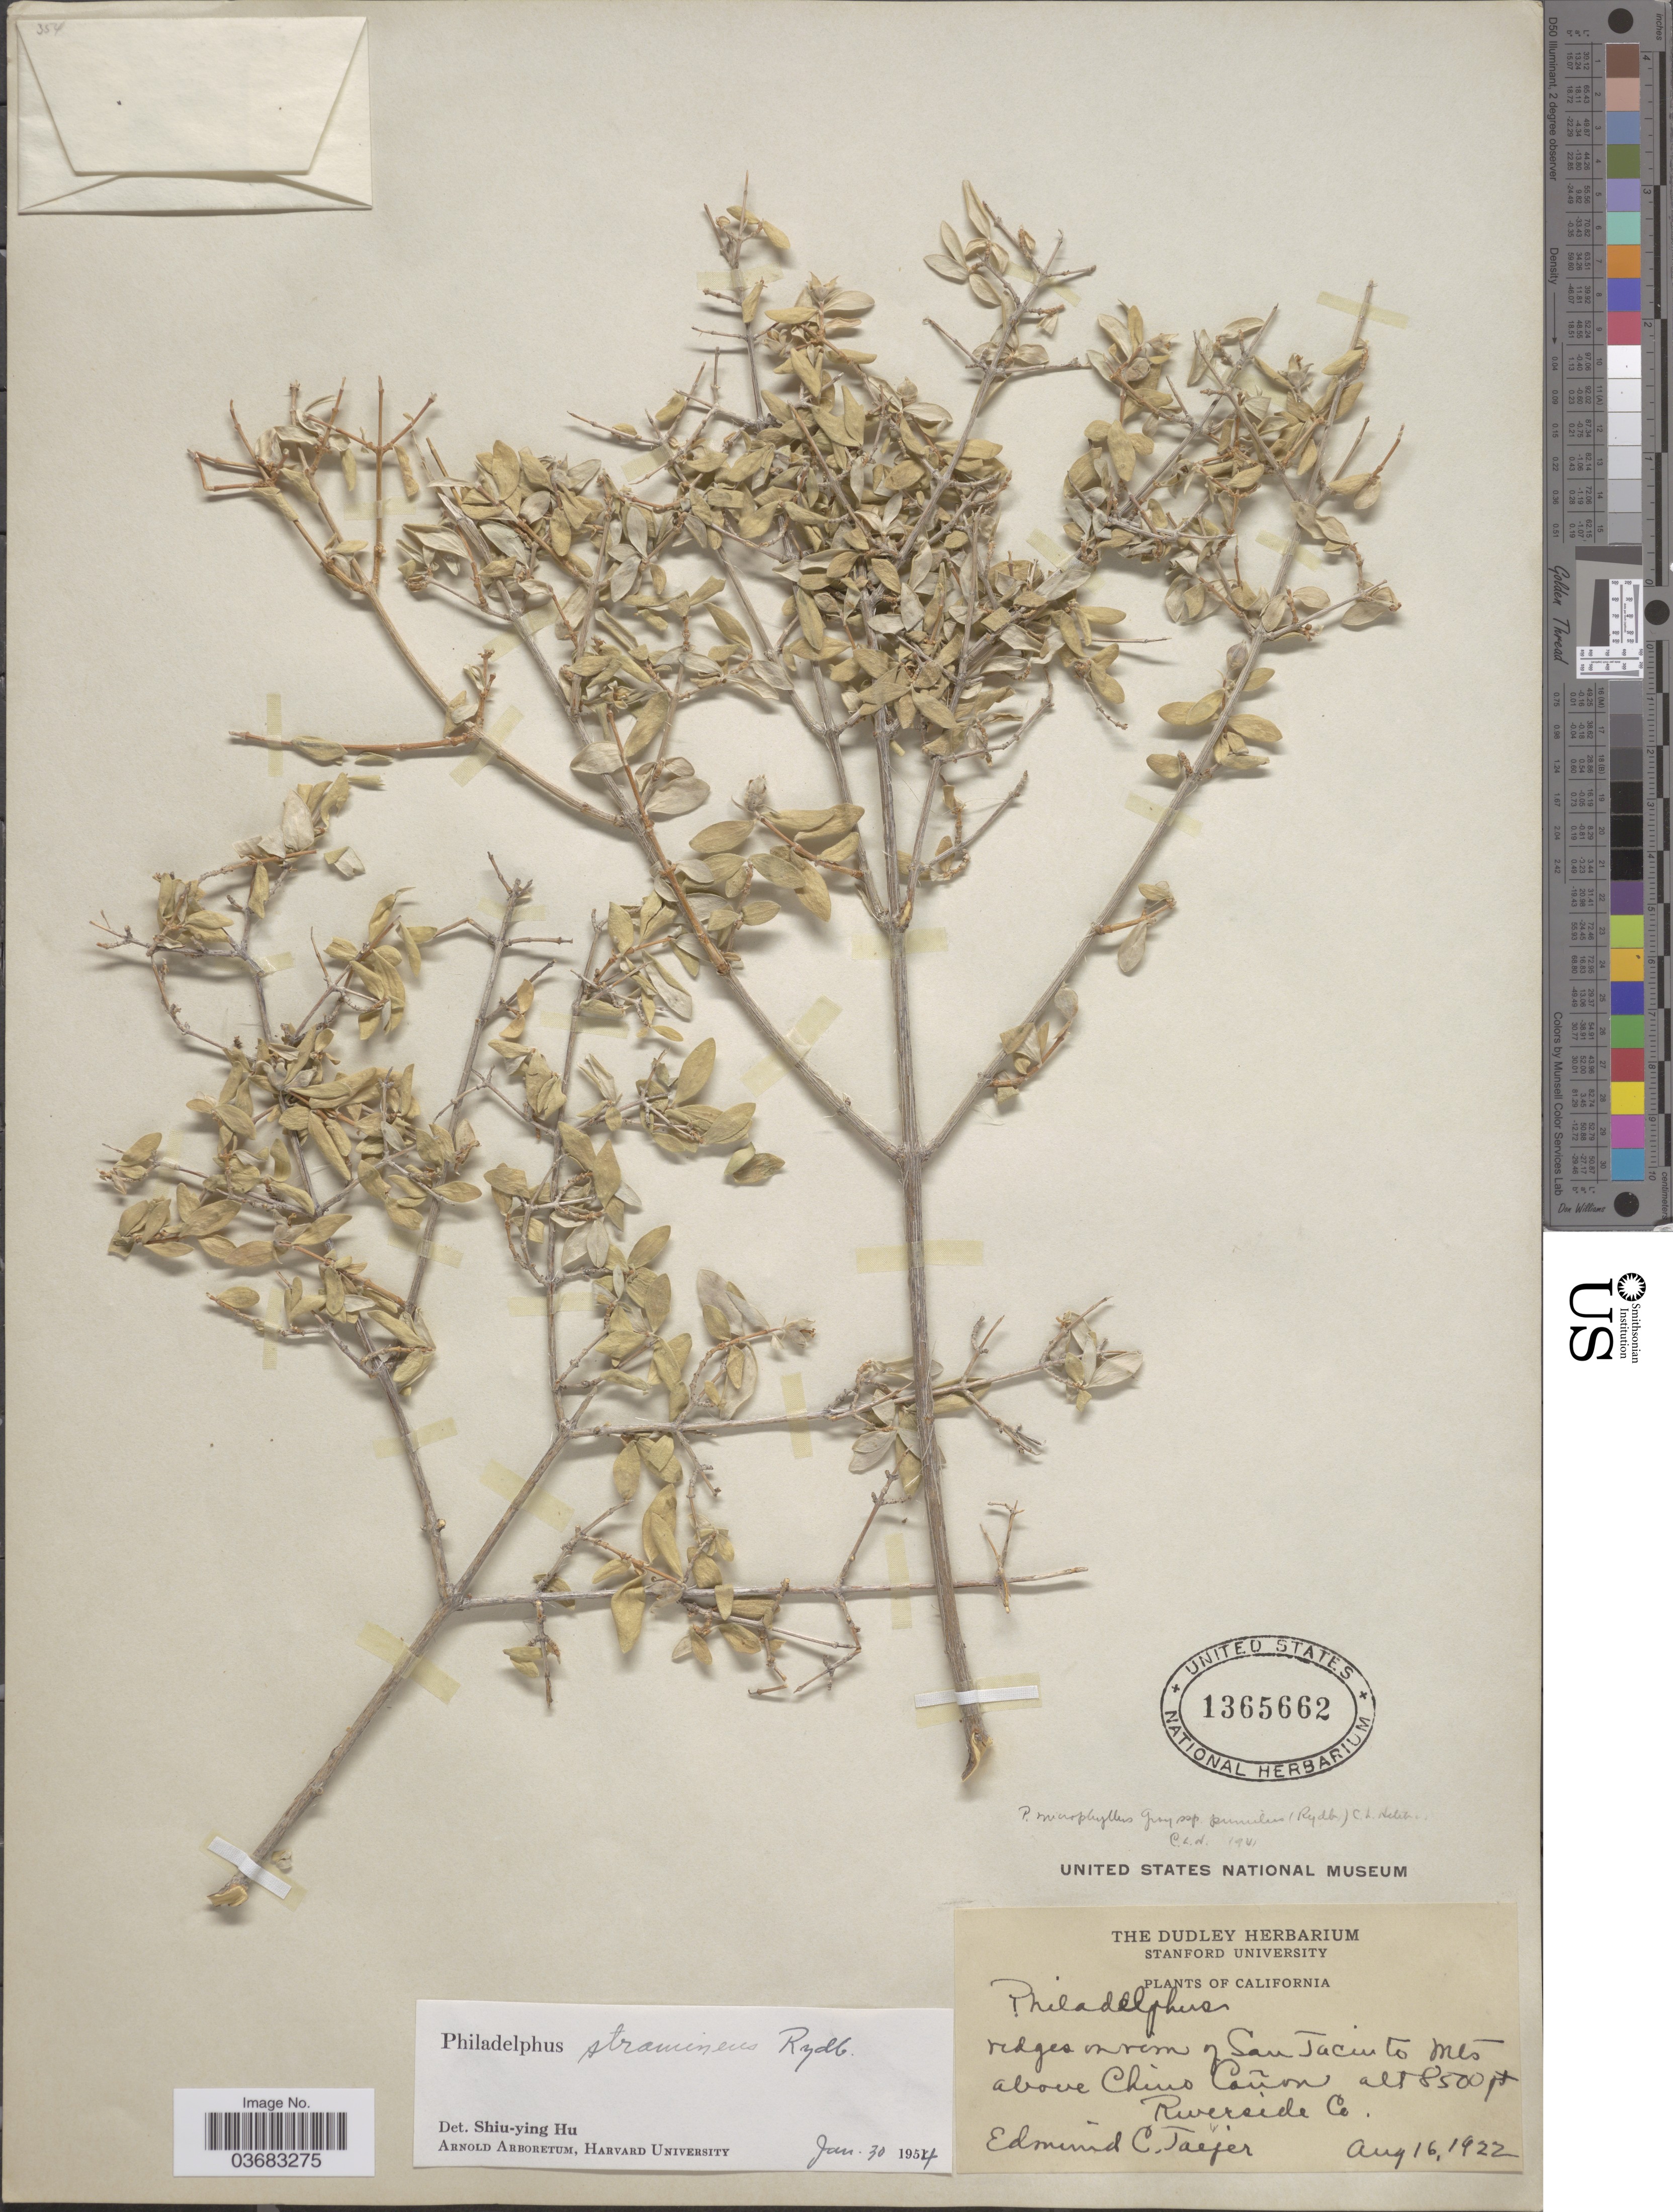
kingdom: Plantae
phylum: Tracheophyta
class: Magnoliopsida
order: Cornales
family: Hydrangeaceae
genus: Philadelphus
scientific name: Philadelphus trichothecus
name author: S.Y. Hu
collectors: E. Jaeger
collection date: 1922-08-16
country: United States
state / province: California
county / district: Riverside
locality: Ridges on rim of San Jacinto Mts above Chino Cañon. Riverside Co.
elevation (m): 2591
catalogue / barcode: US 1365662